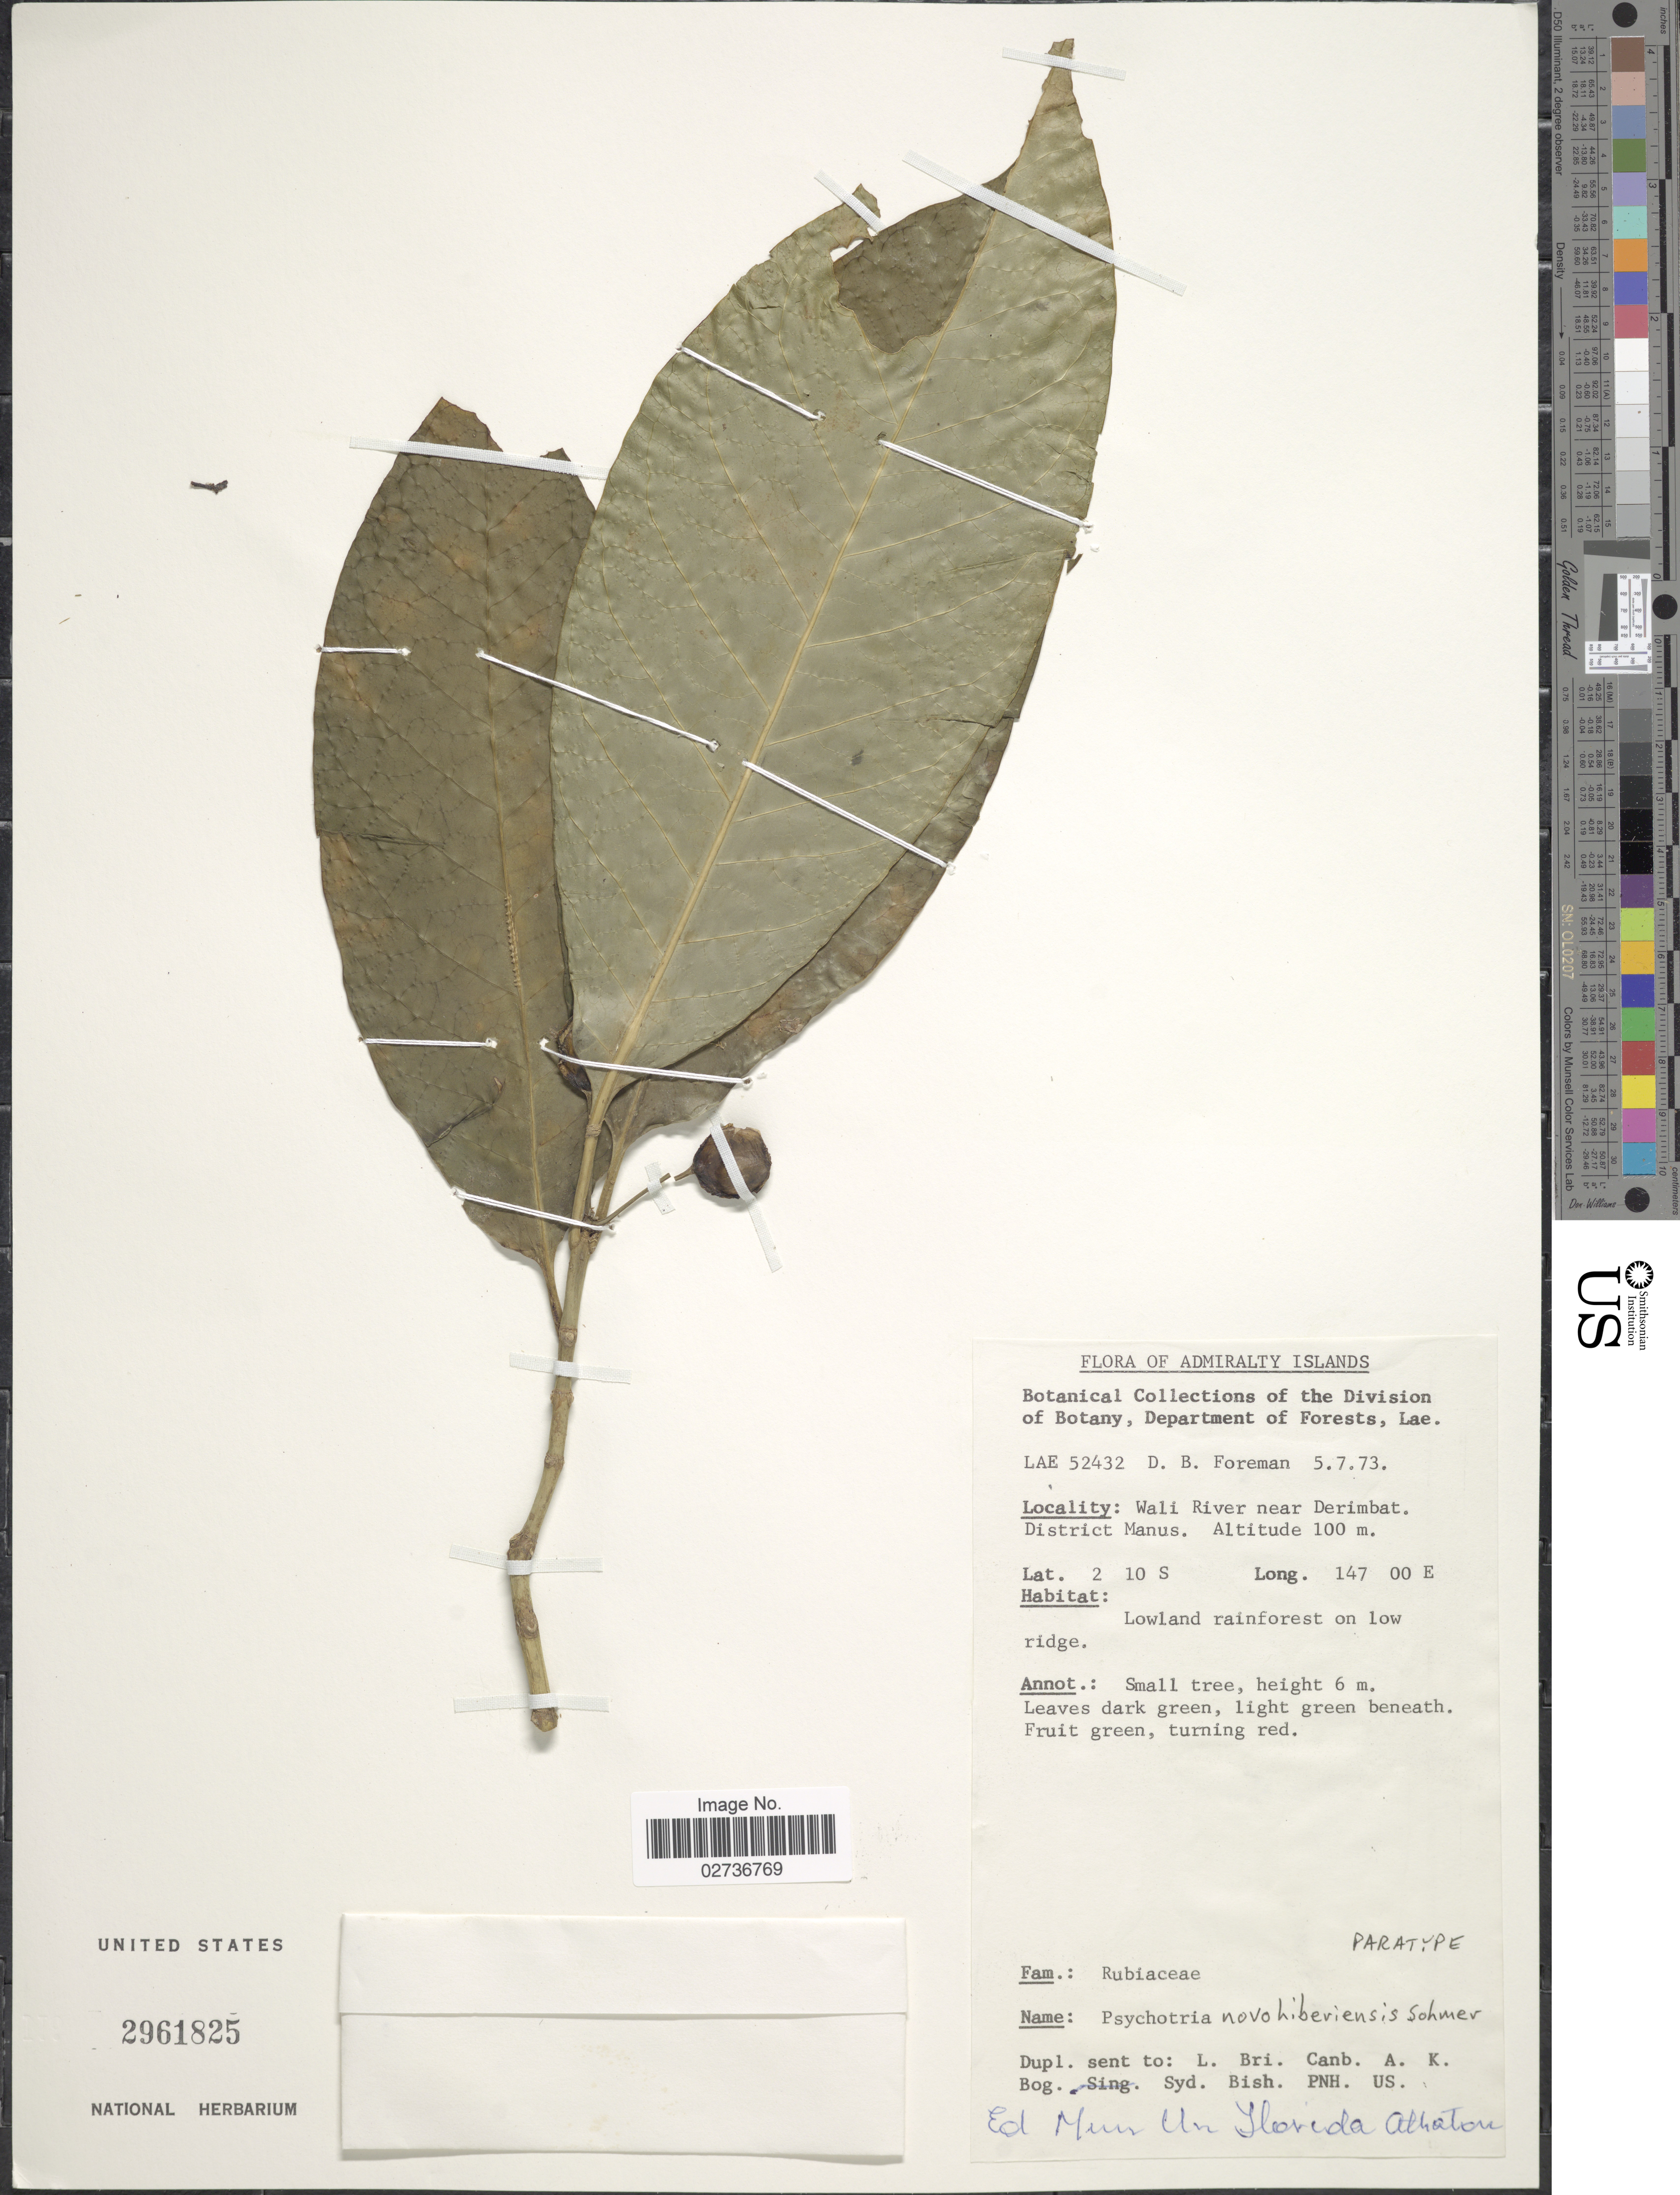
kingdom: Plantae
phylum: Tracheophyta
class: Magnoliopsida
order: Gentianales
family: Rubiaceae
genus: Psychotria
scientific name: Psychotria novohiberiensis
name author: Sohmer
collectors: D. Foreman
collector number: LAE52432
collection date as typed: Transcribed d/m/y: 5/7/73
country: Papua New Guinea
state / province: Manus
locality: Admiralty Islands. Wali River near Derimbat. District Manus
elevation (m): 100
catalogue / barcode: US 2961825